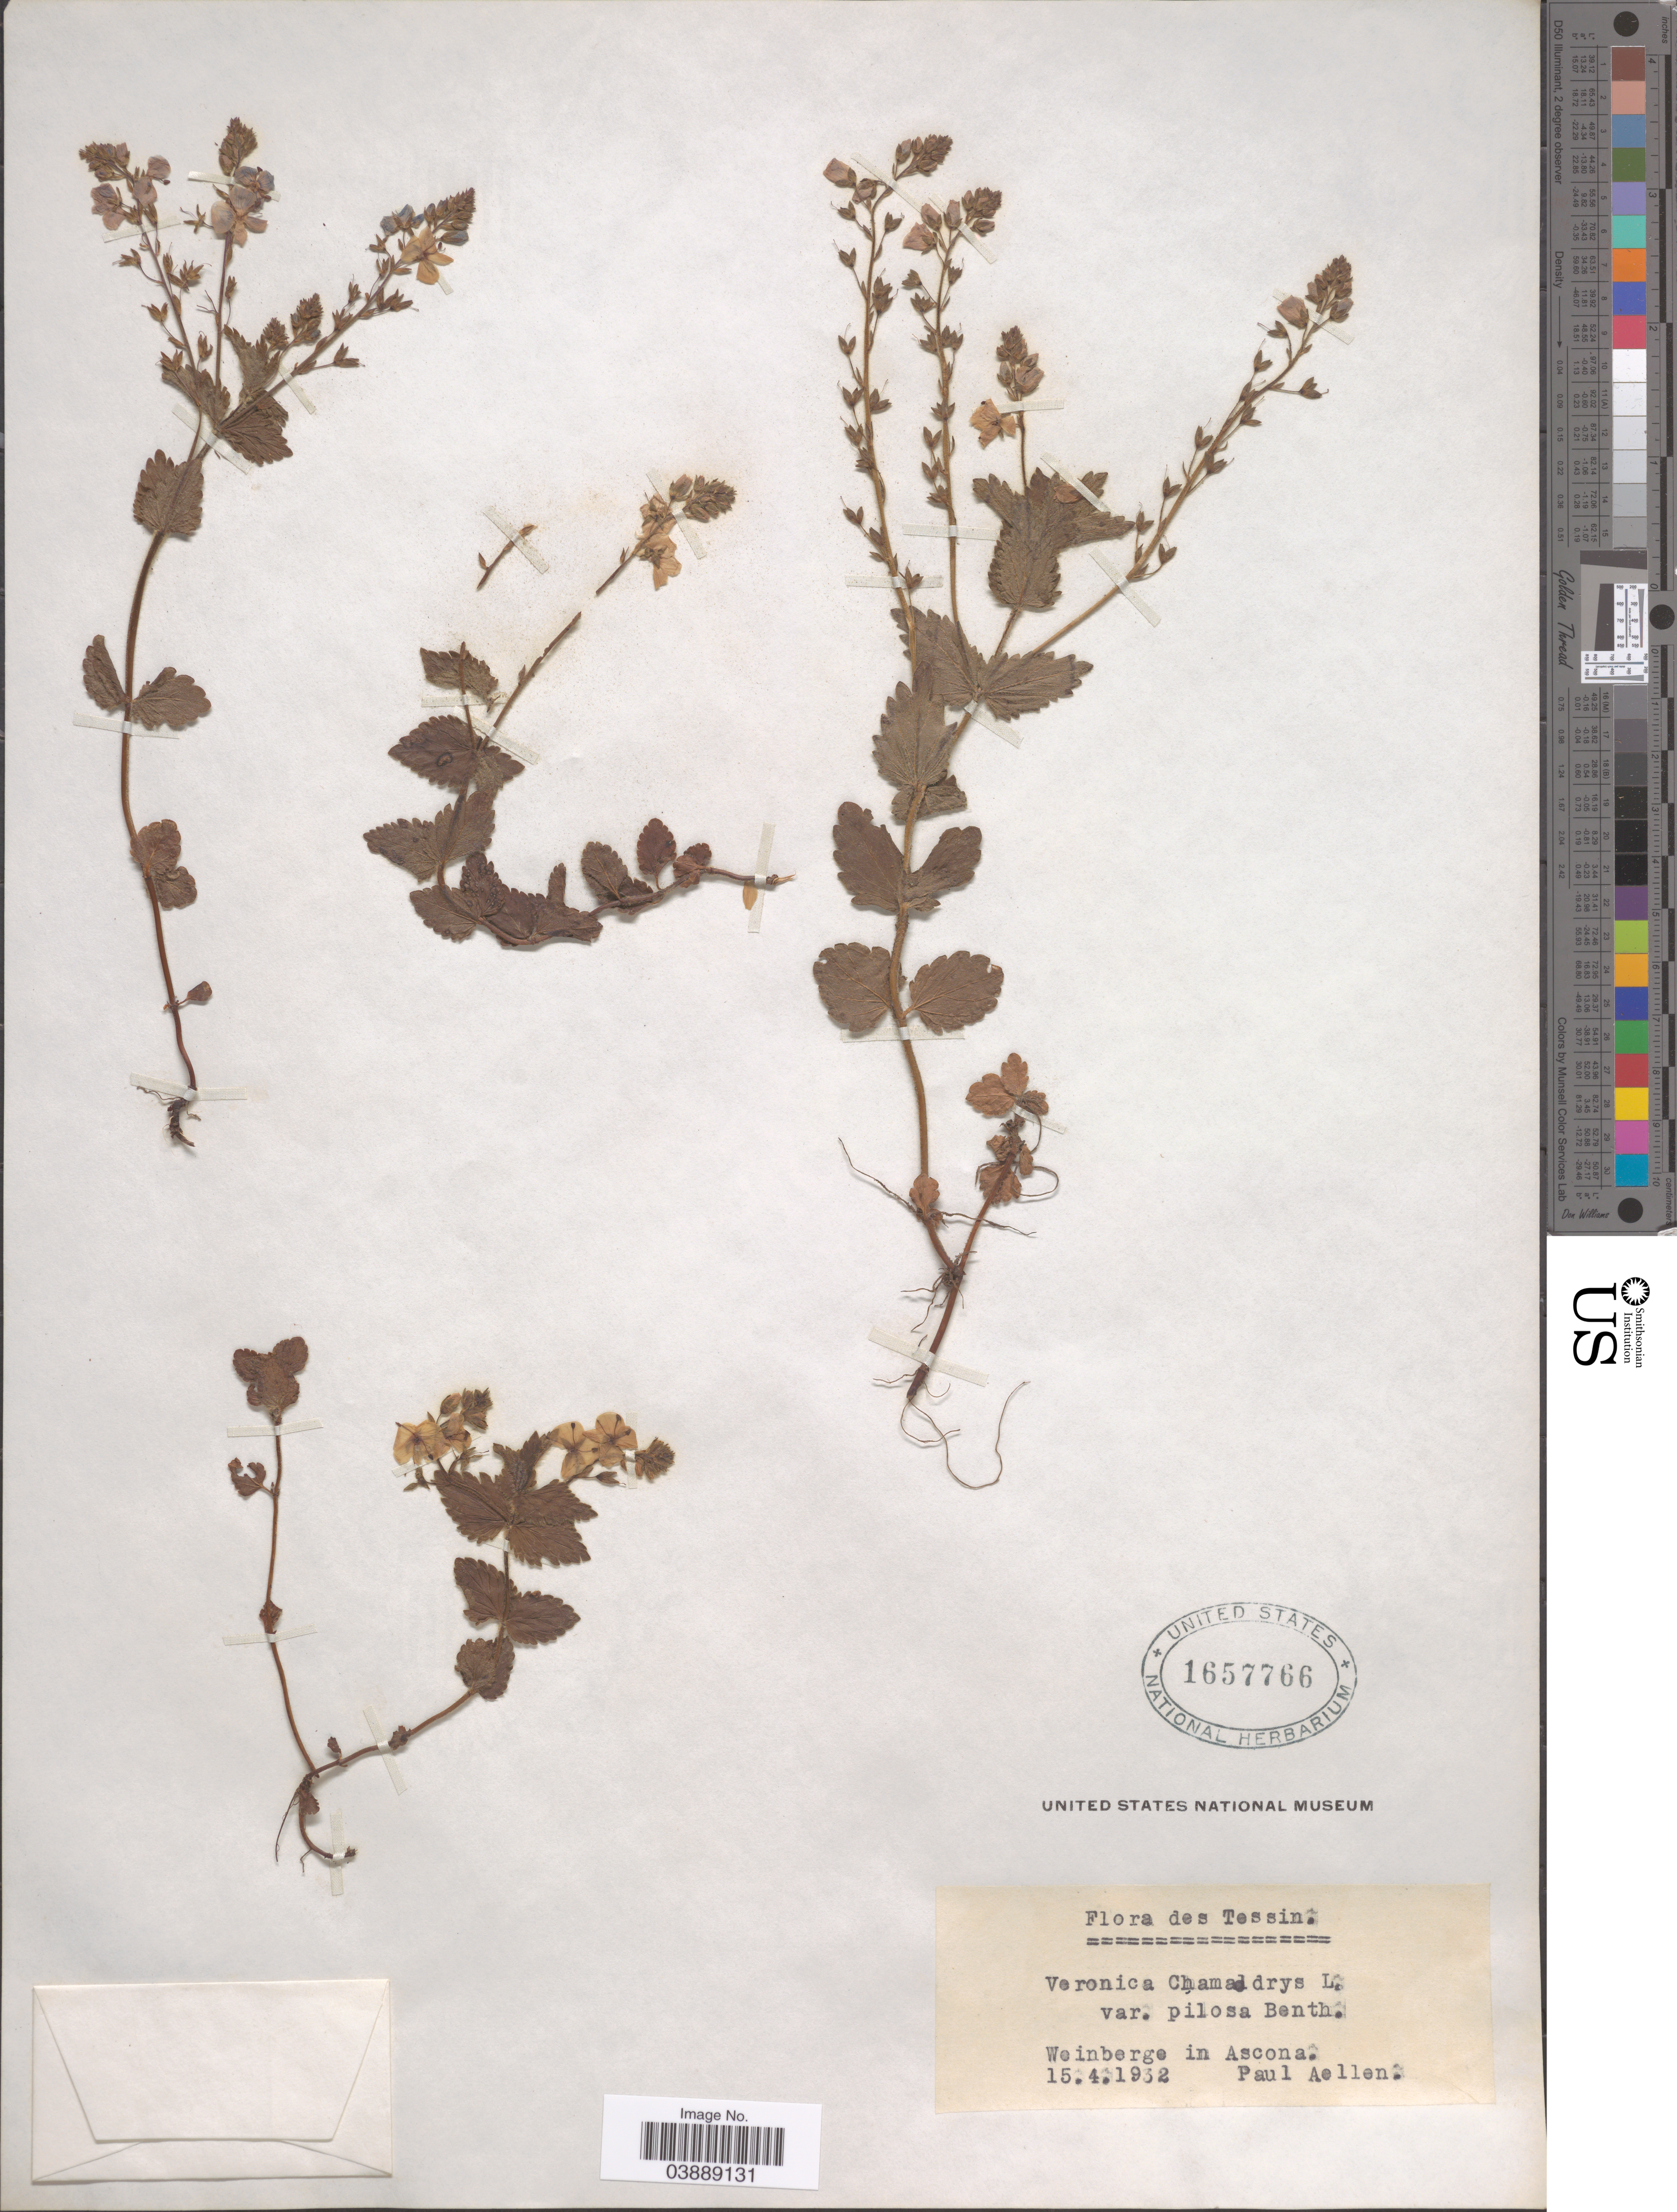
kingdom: Plantae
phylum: Tracheophyta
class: Magnoliopsida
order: Lamiales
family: Plantaginaceae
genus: Veronica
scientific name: Veronica chamaedrys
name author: L.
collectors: P. Aellen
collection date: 1932-04-15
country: Switzerland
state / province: Ticino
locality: Tessin. Weinberge in Ascona.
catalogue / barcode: US 1657766